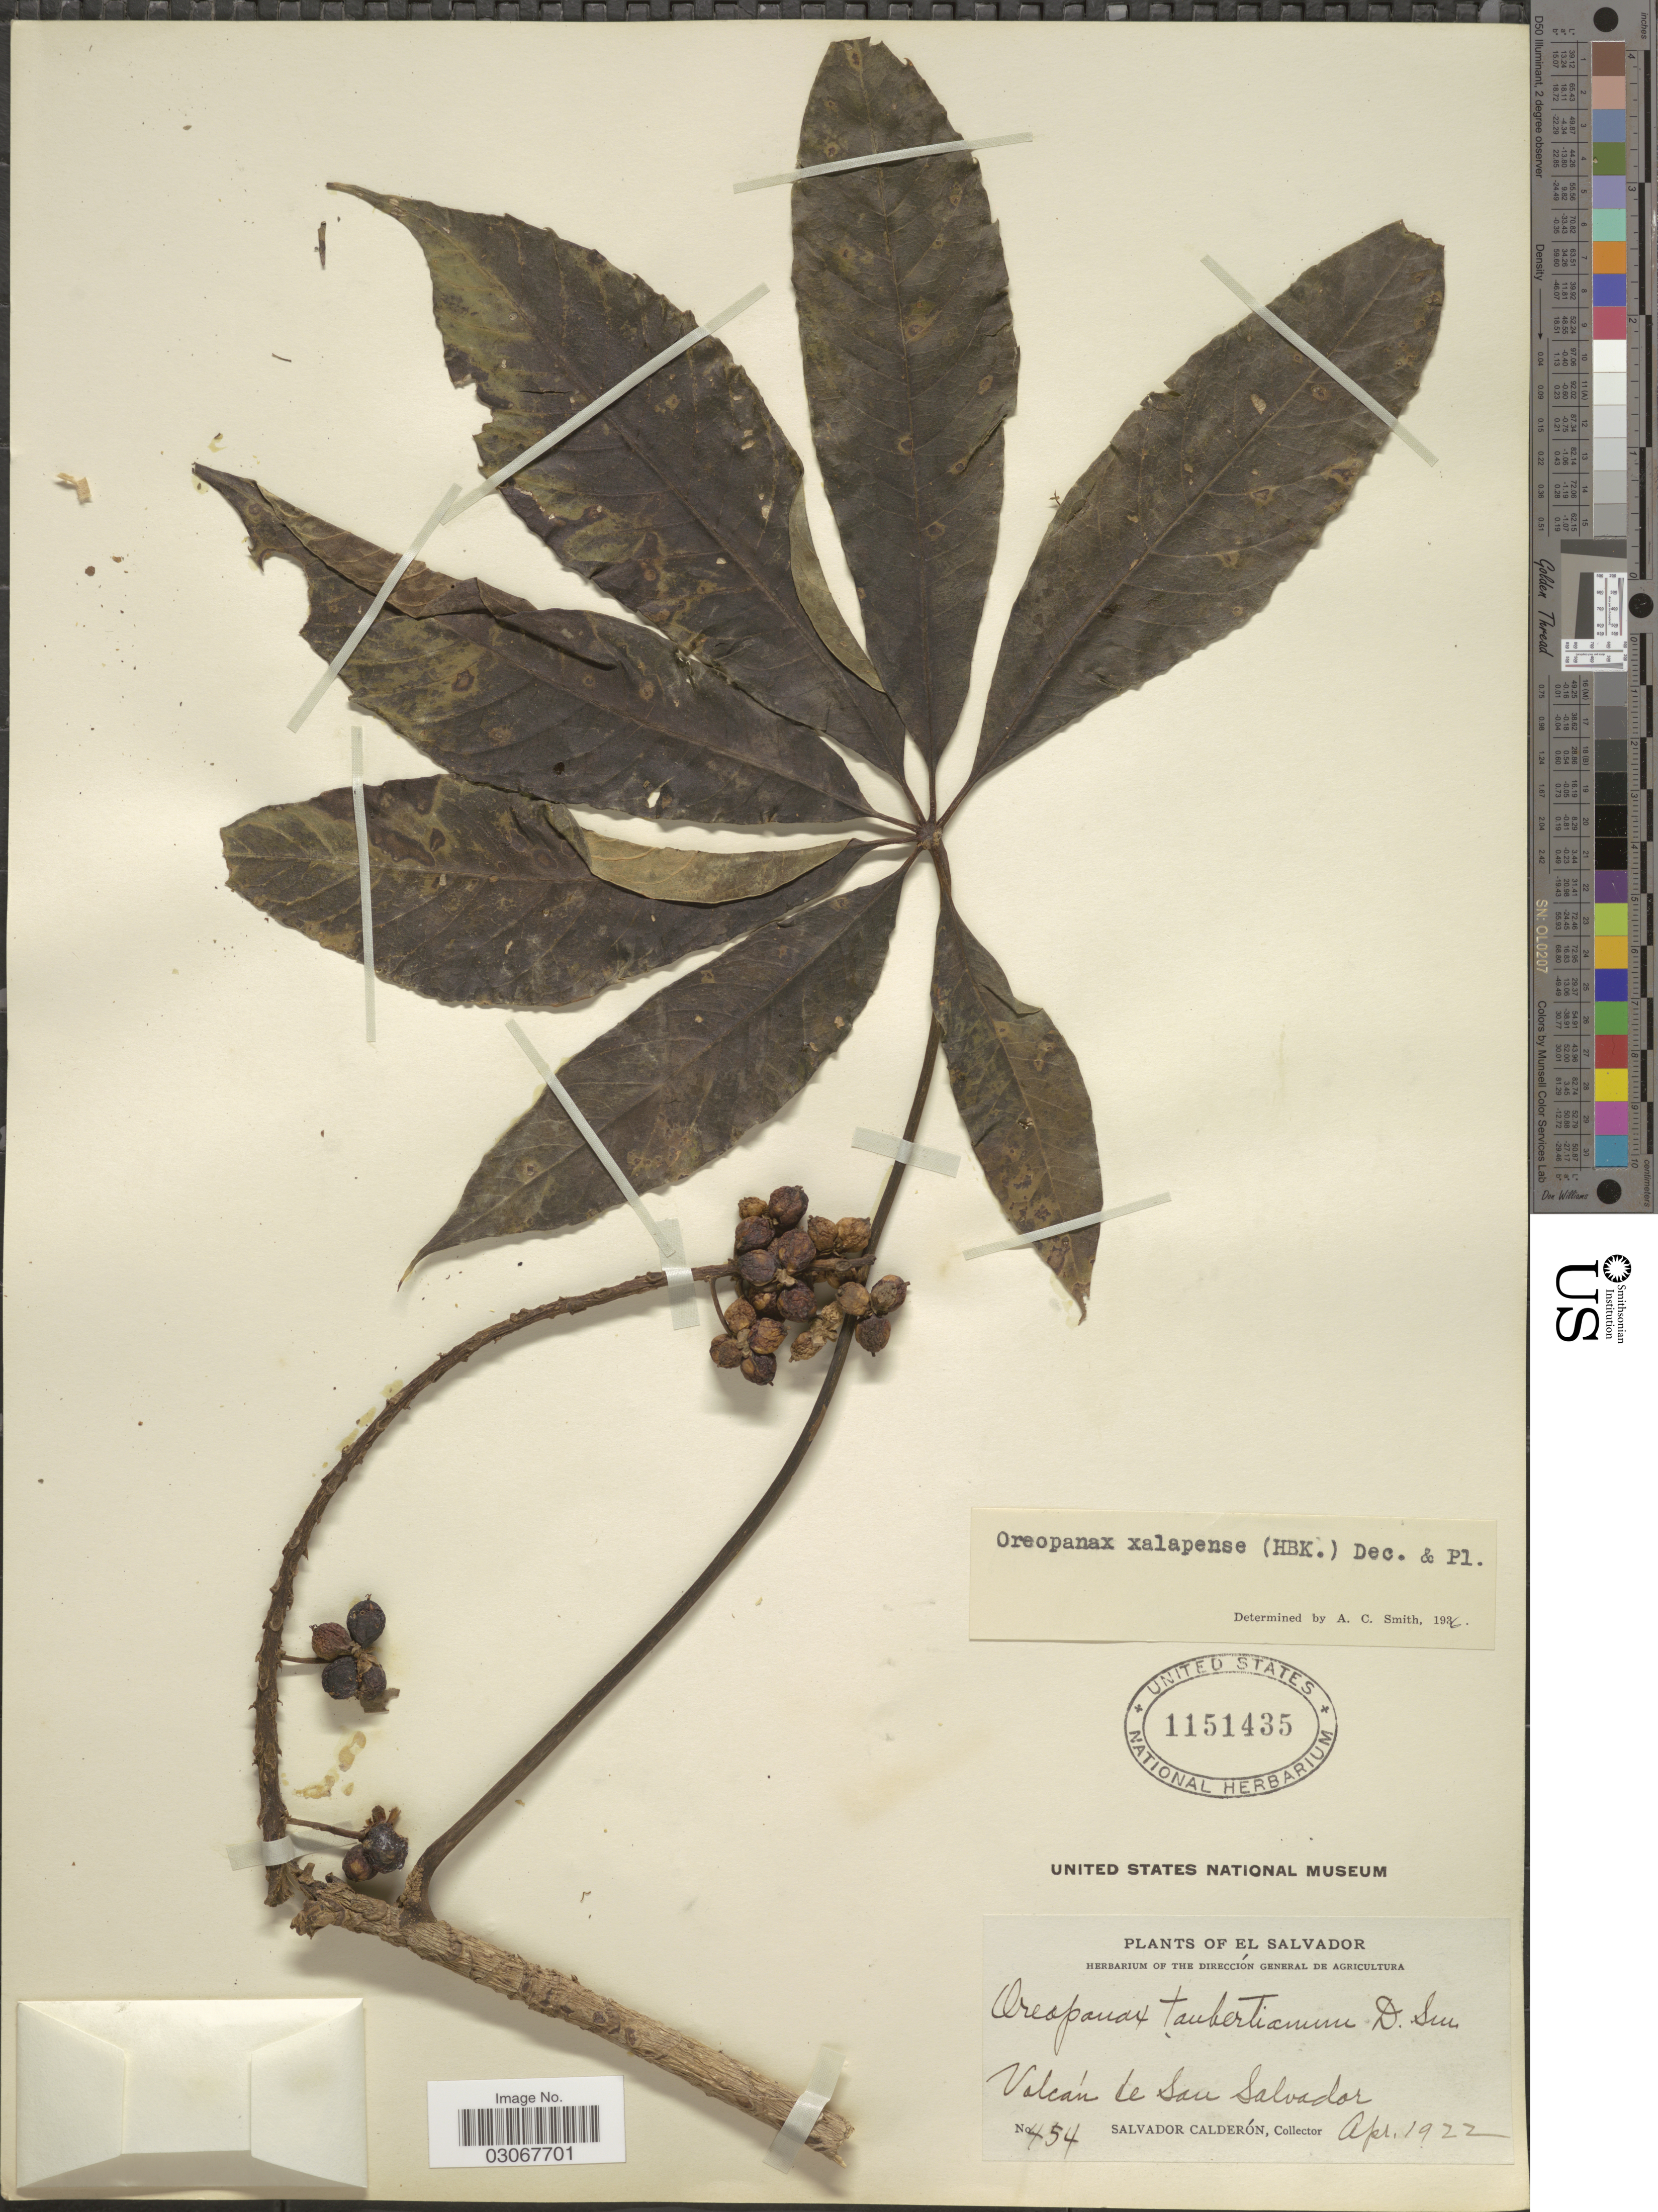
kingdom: Plantae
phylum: Tracheophyta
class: Magnoliopsida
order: Apiales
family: Araliaceae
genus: Oreopanax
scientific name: Oreopanax xalapensis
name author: (Kunth) Decne. & Planch.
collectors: S. Calderón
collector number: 454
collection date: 1922-04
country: El Salvador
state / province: San Salvador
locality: Volcán de San Salvador.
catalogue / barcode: US 1151435